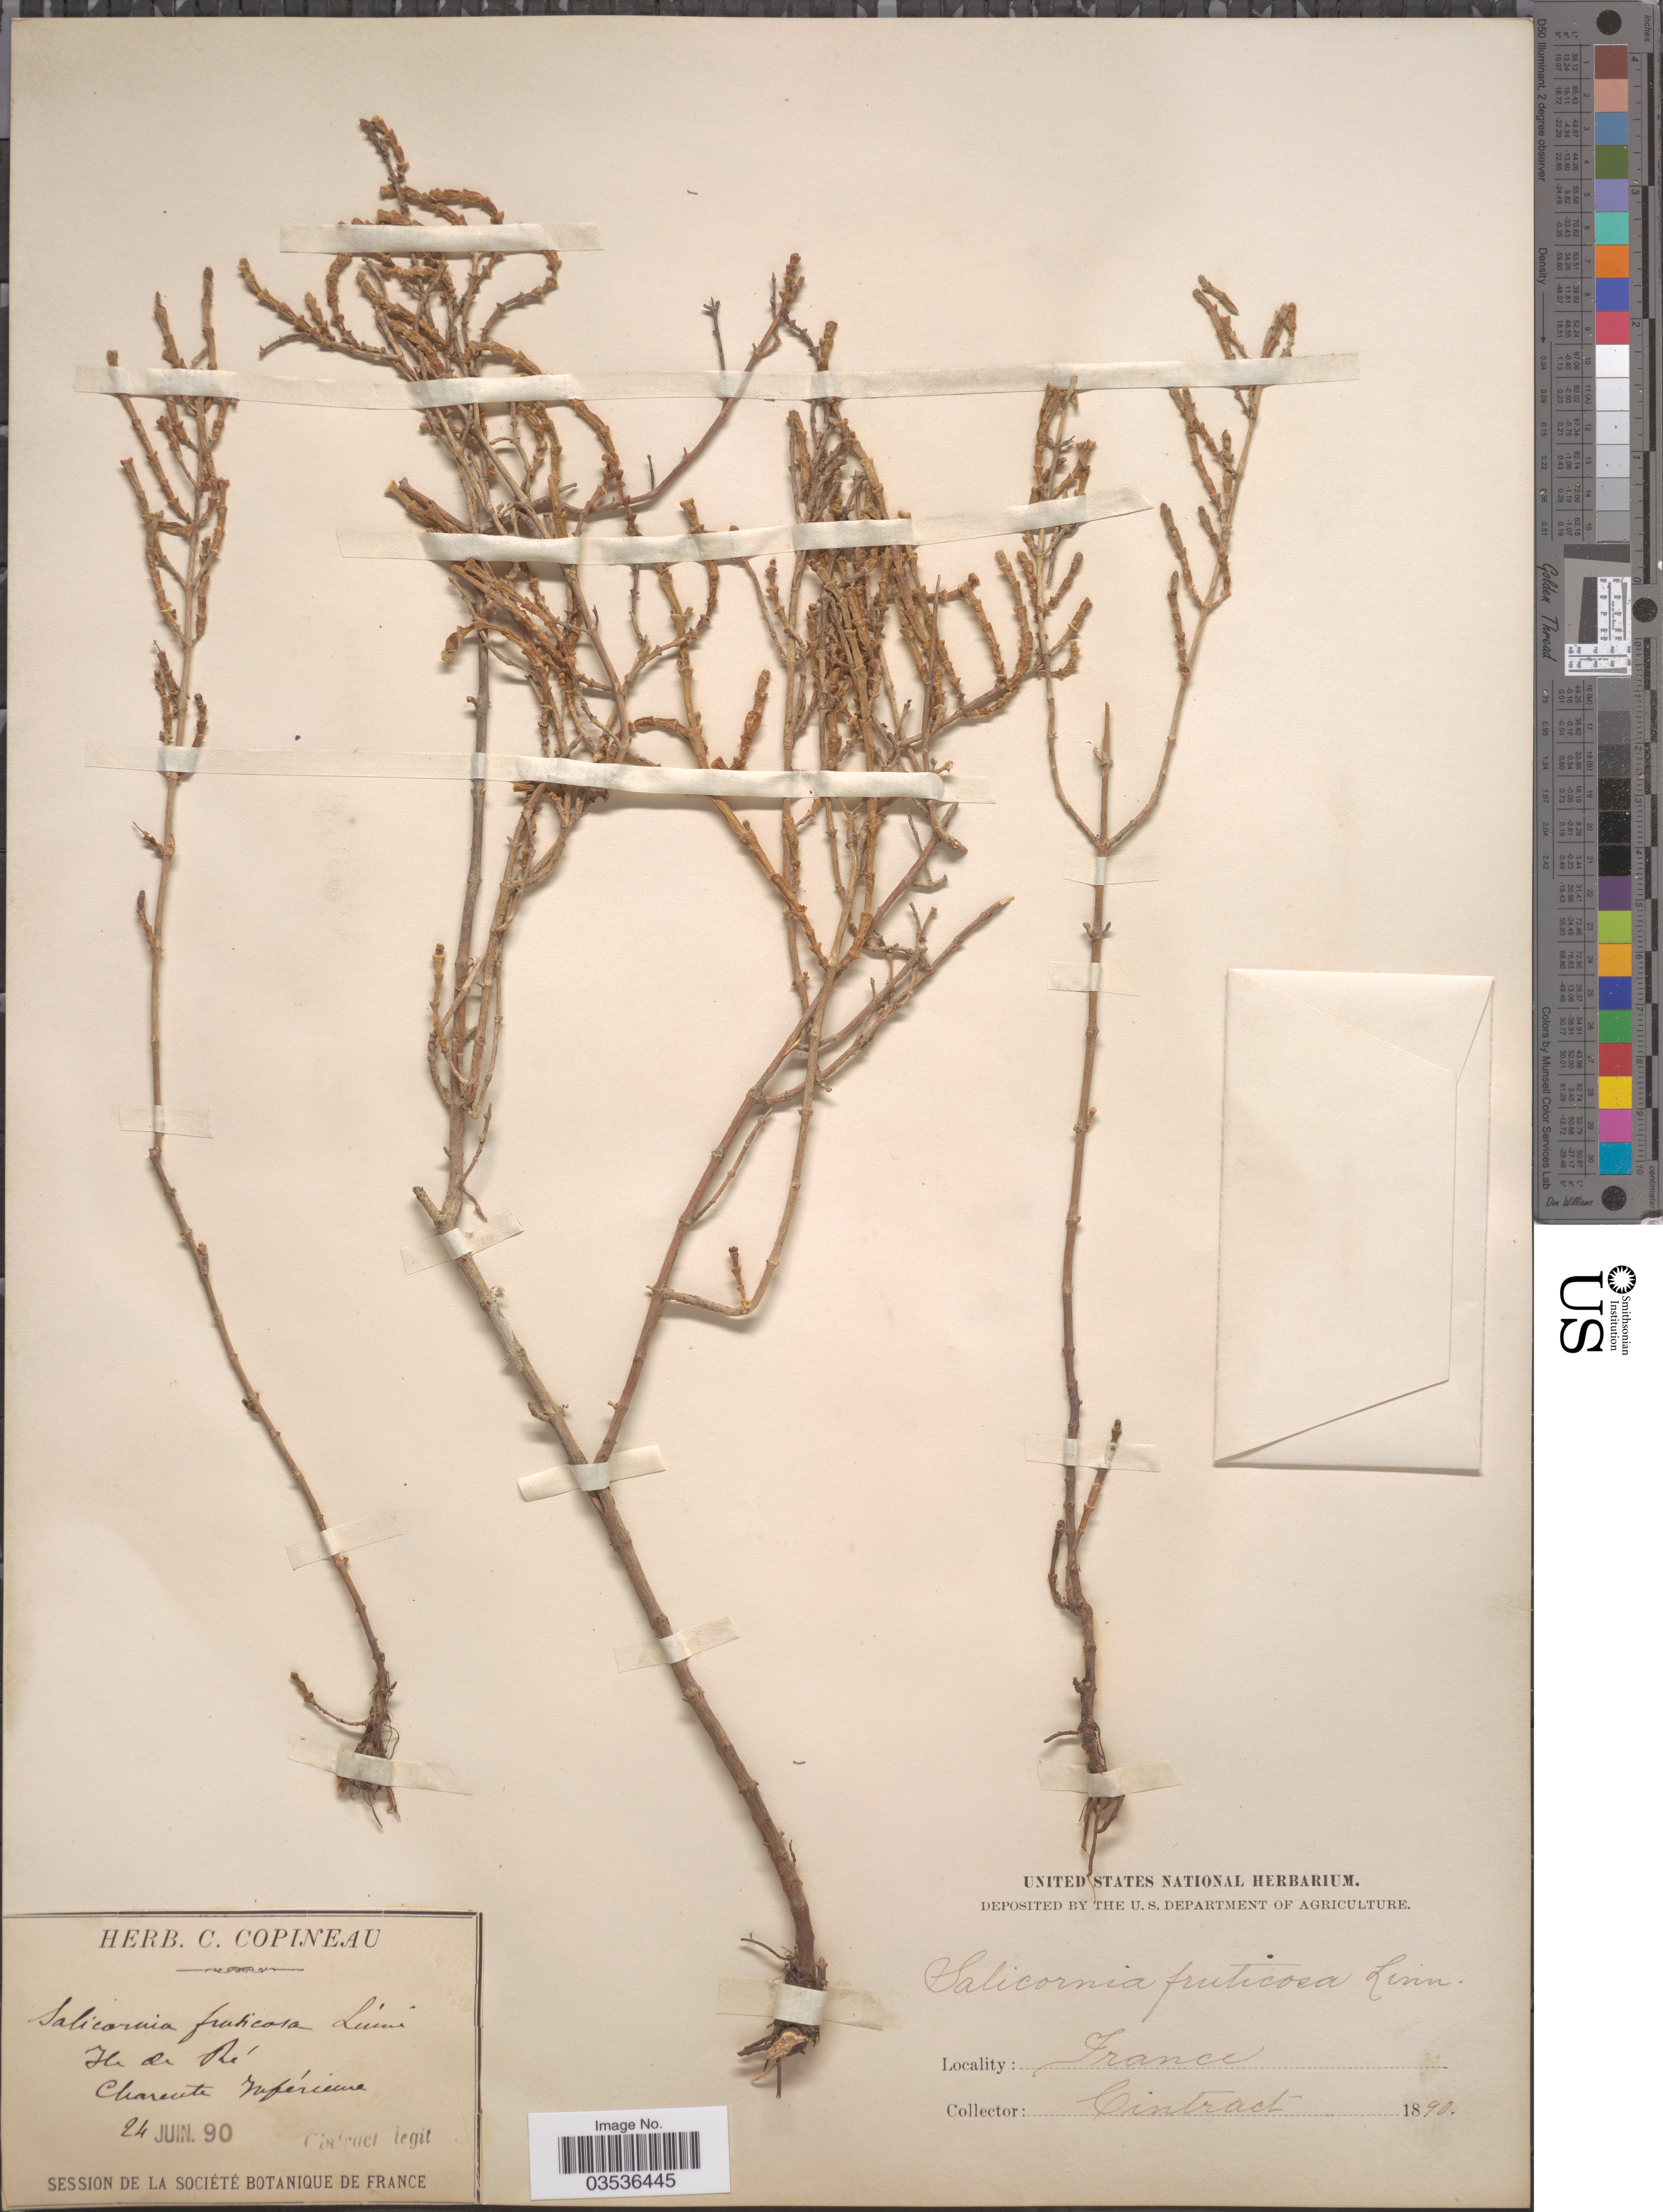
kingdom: Plantae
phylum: Tracheophyta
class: Magnoliopsida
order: Caryophyllales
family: Amaranthaceae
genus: Salicornia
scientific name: Salicornia fruticosa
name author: (L.) L.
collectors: Cintract, --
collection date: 1890-06-24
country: France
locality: Ile de Ré, Charente Inférieure.